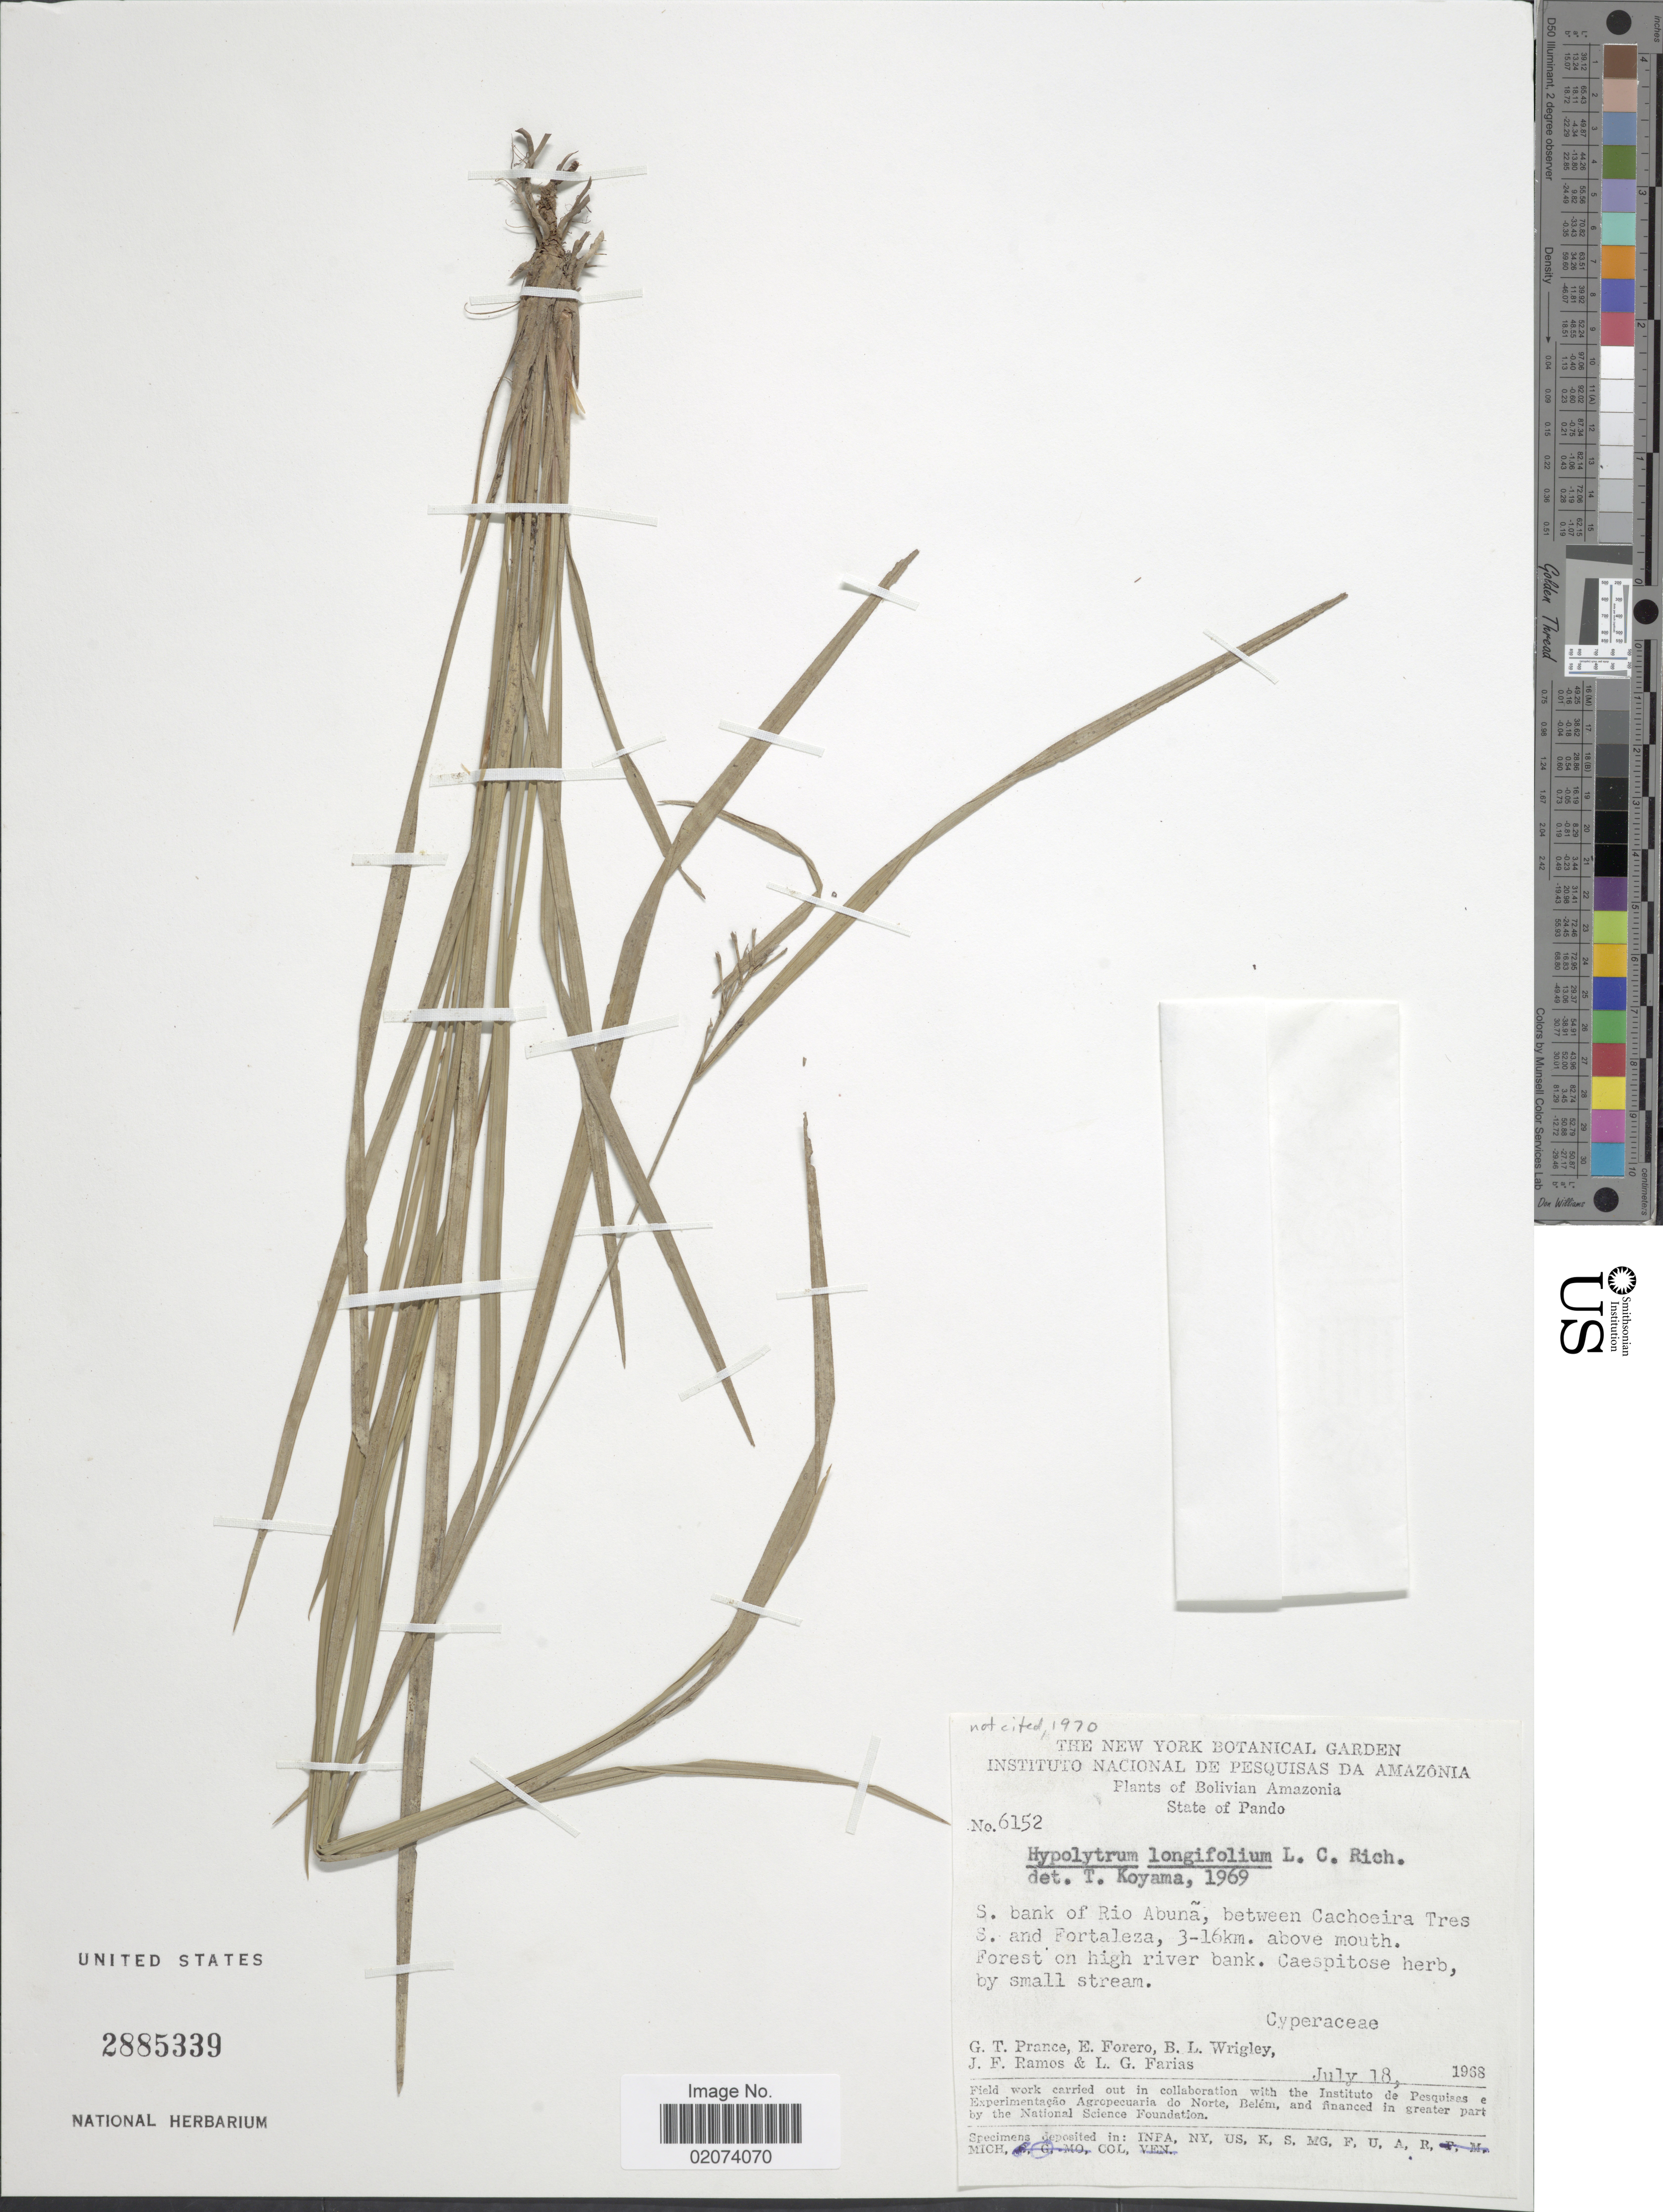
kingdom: Plantae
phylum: Tracheophyta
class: Liliopsida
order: Poales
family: Cyperaceae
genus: Hypolytrum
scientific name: Hypolytrum longifolium subsp. longifolium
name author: (Rich.) Nees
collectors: G. T. Prance, E. Forero, B. L. Wrigley, J. F. Ramos & L. G. Farias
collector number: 6152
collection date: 1968-07-18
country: Bolivia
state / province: Pando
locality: Bolivian Amazonia, S bank of Rio Abuna, between Cachoeira Tres S and Fortaleza, 3-16 km above mouth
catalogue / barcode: US 2885339